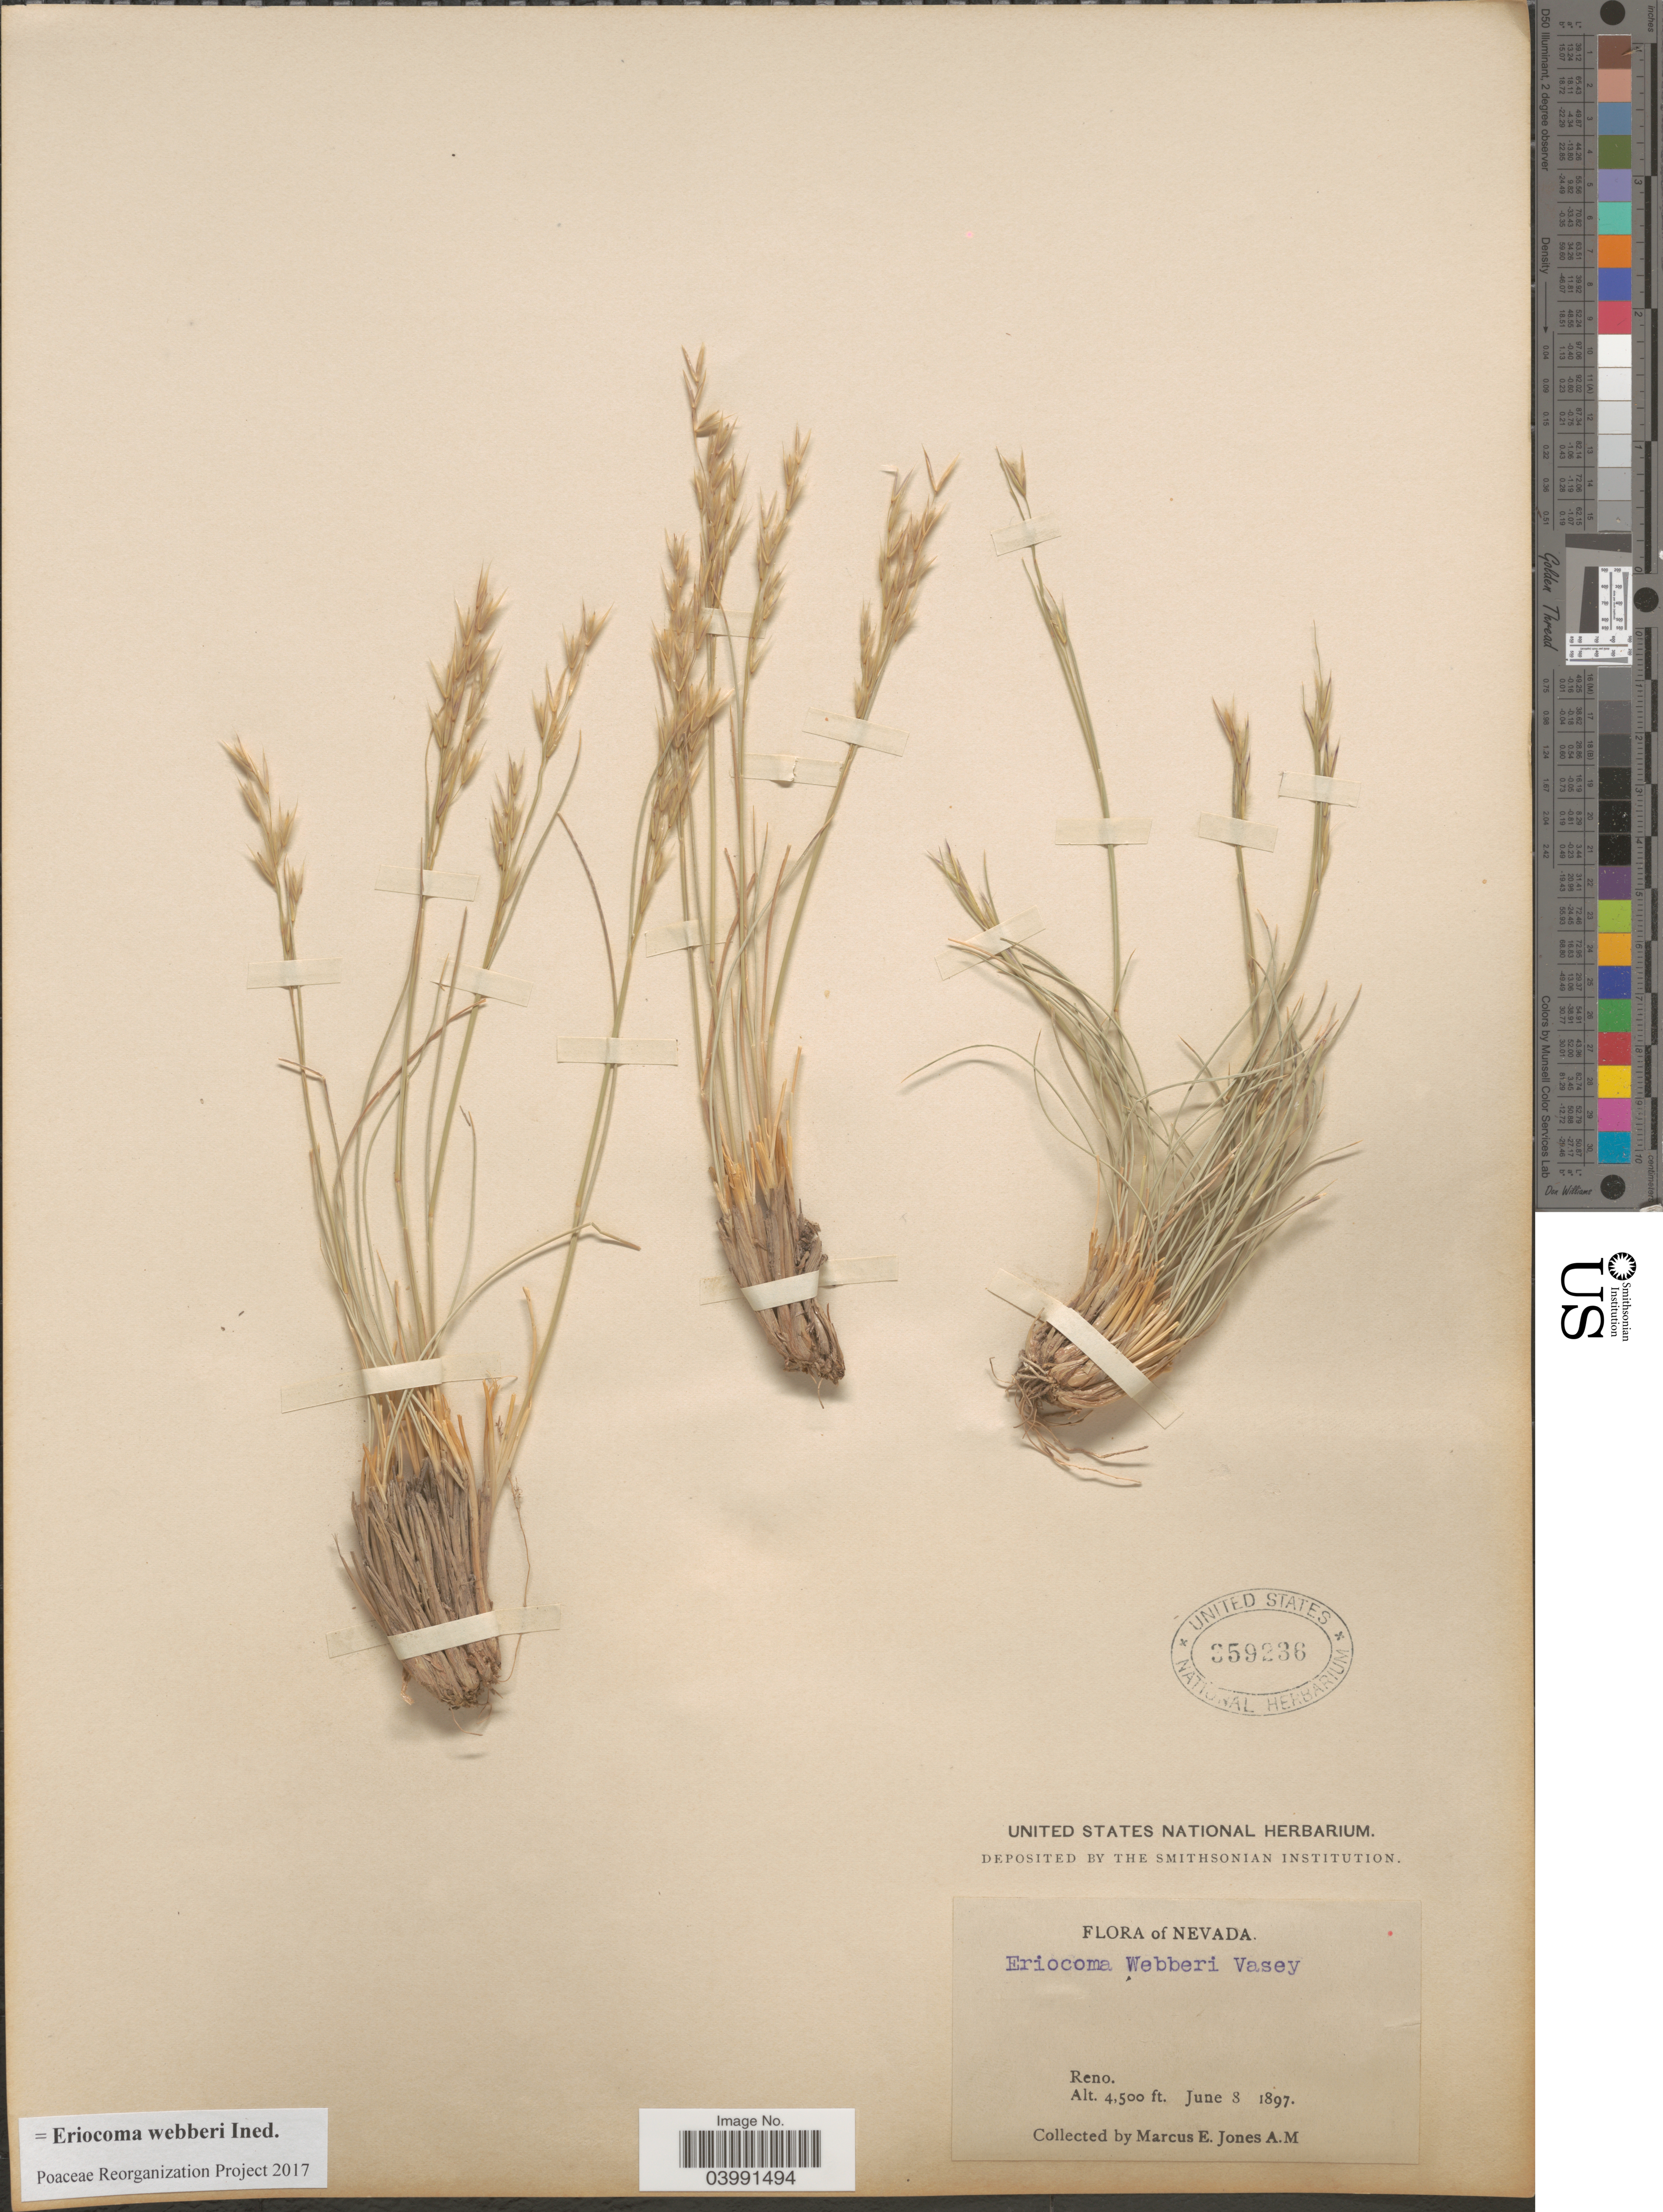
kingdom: Plantae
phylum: Tracheophyta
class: Liliopsida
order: Poales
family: Poaceae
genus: Eriocoma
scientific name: Eriocoma webberi ined.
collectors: M. E. Jones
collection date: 1897-06-08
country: United States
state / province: Nevada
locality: Reno.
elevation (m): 1372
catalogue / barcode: US 359236